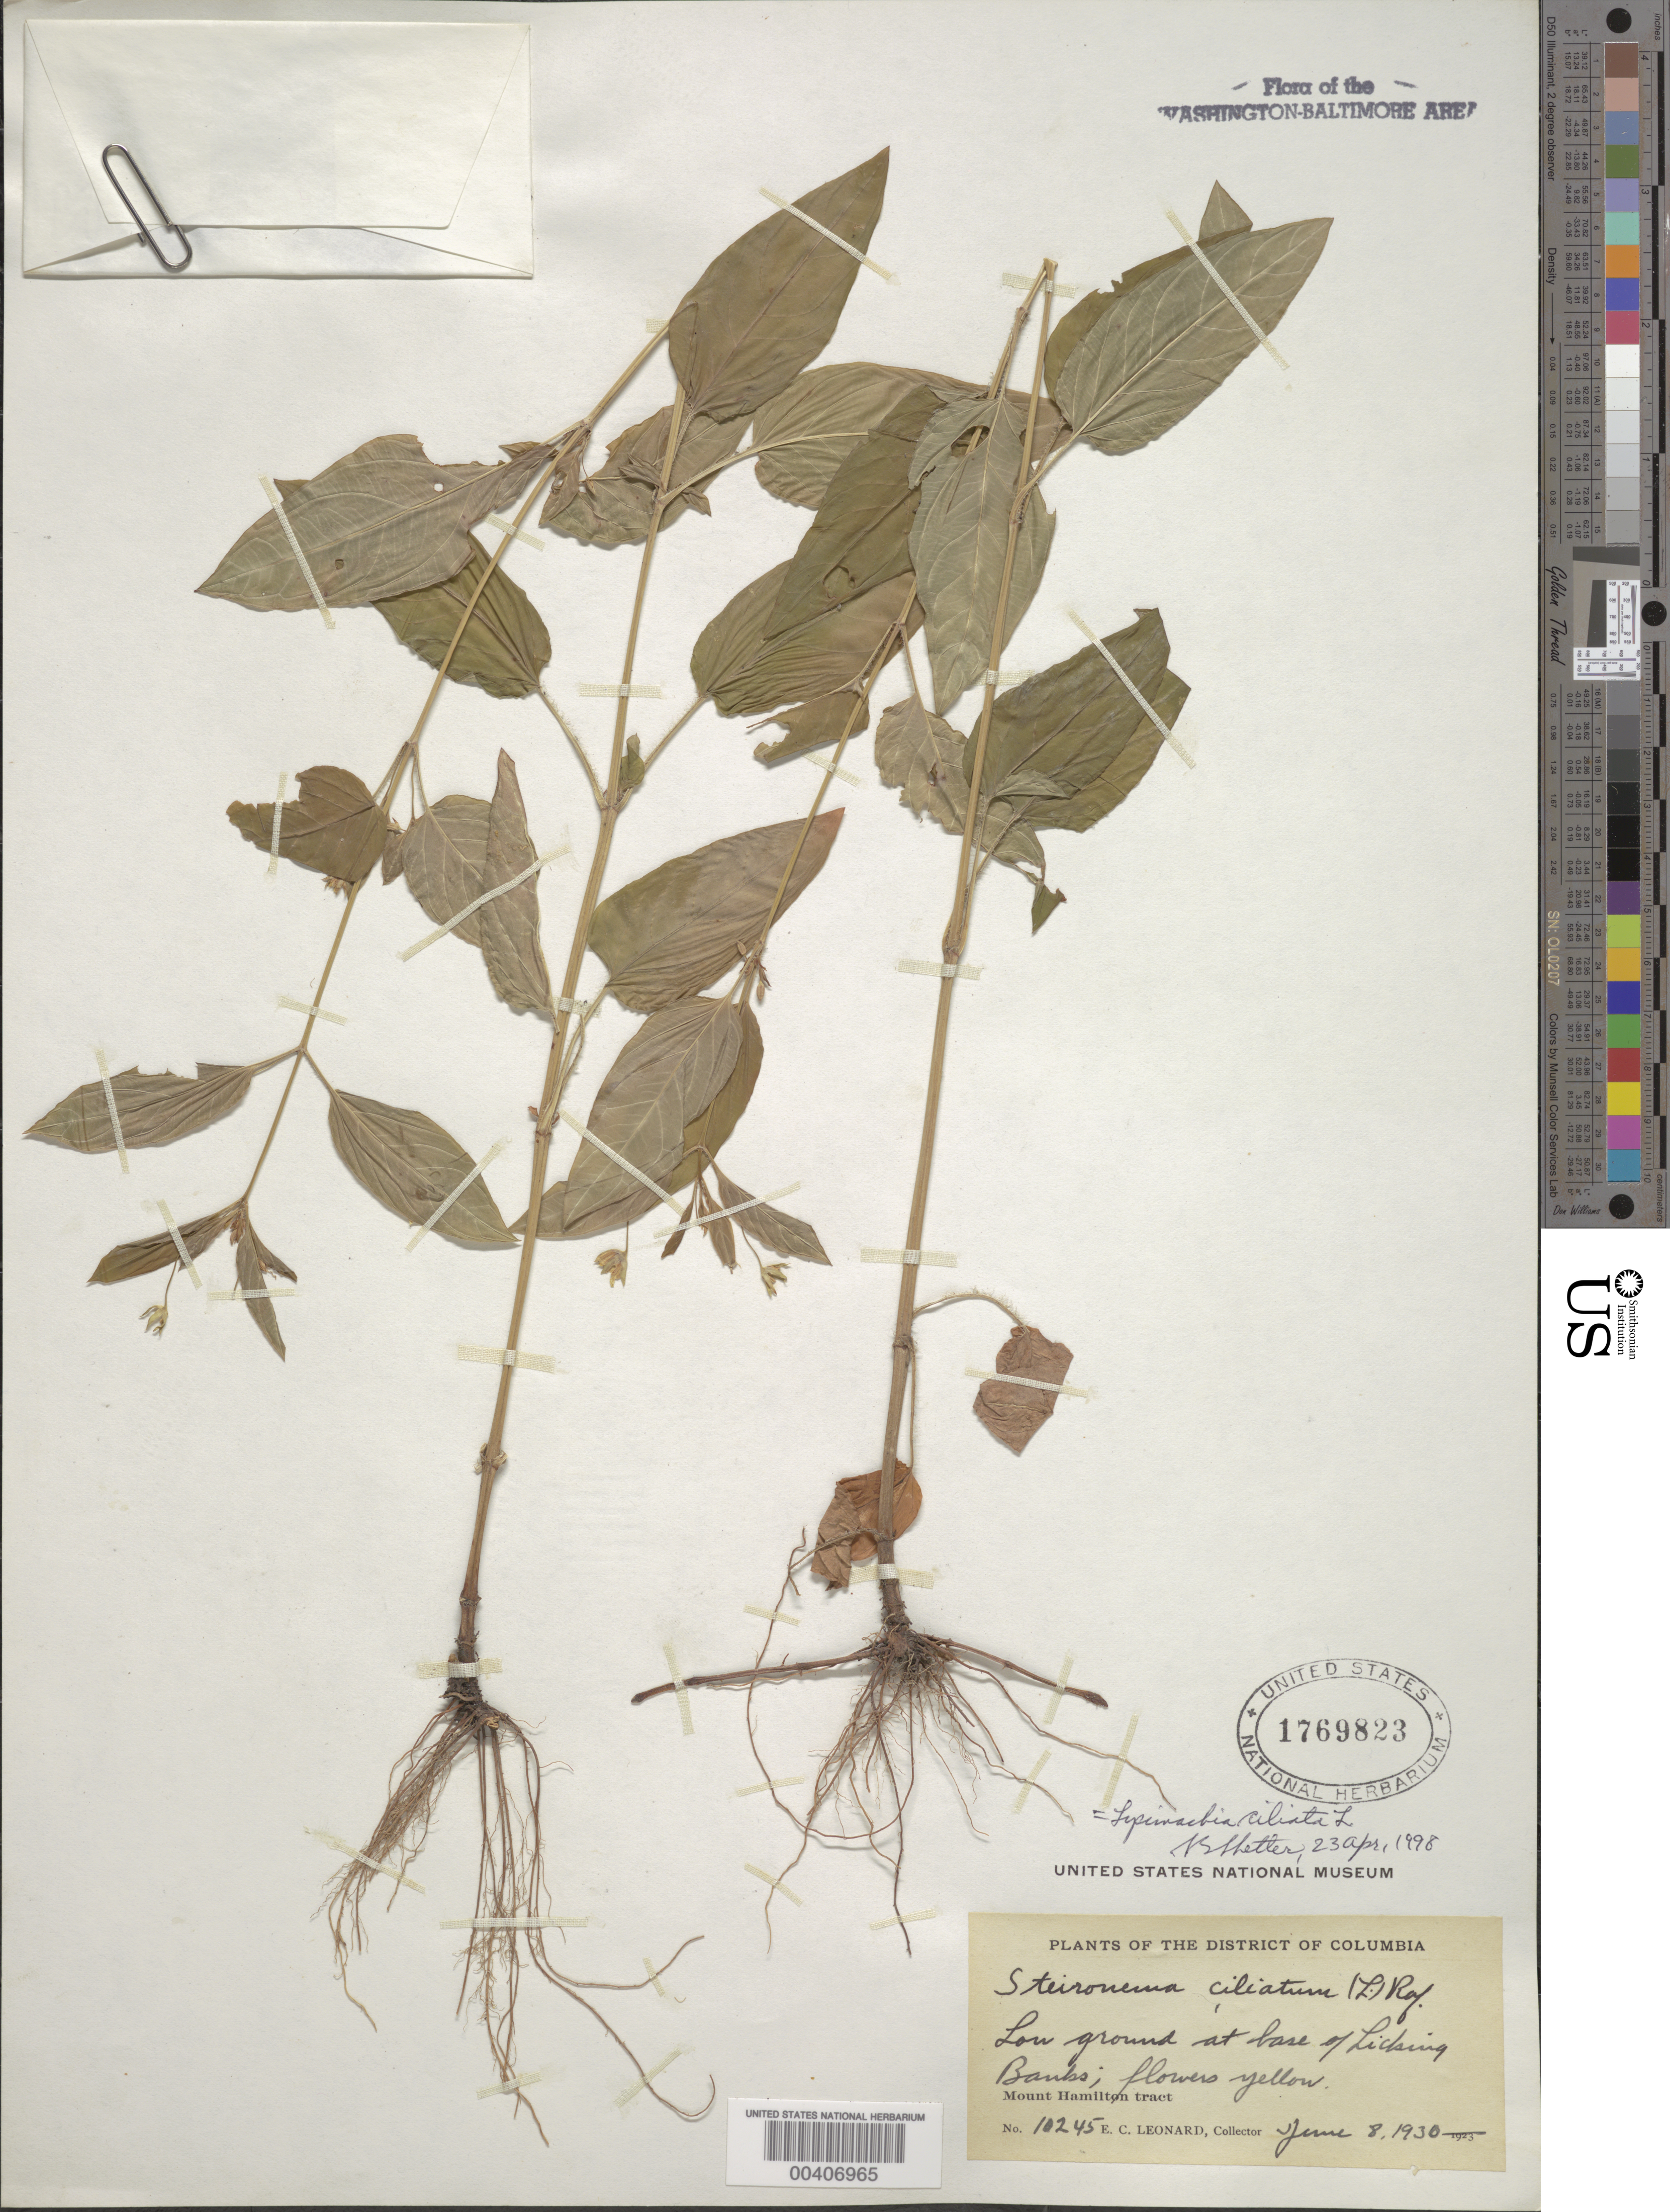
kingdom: Plantae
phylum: Tracheophyta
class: Magnoliopsida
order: Ericales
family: Primulaceae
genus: Lysimachia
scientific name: Lysimachia ciliata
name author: L.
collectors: E. C. Leonard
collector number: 10245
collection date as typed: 08 Jun 1930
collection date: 1930-06-08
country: United States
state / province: District of Columbia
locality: Mount Hamilton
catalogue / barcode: US 1769823